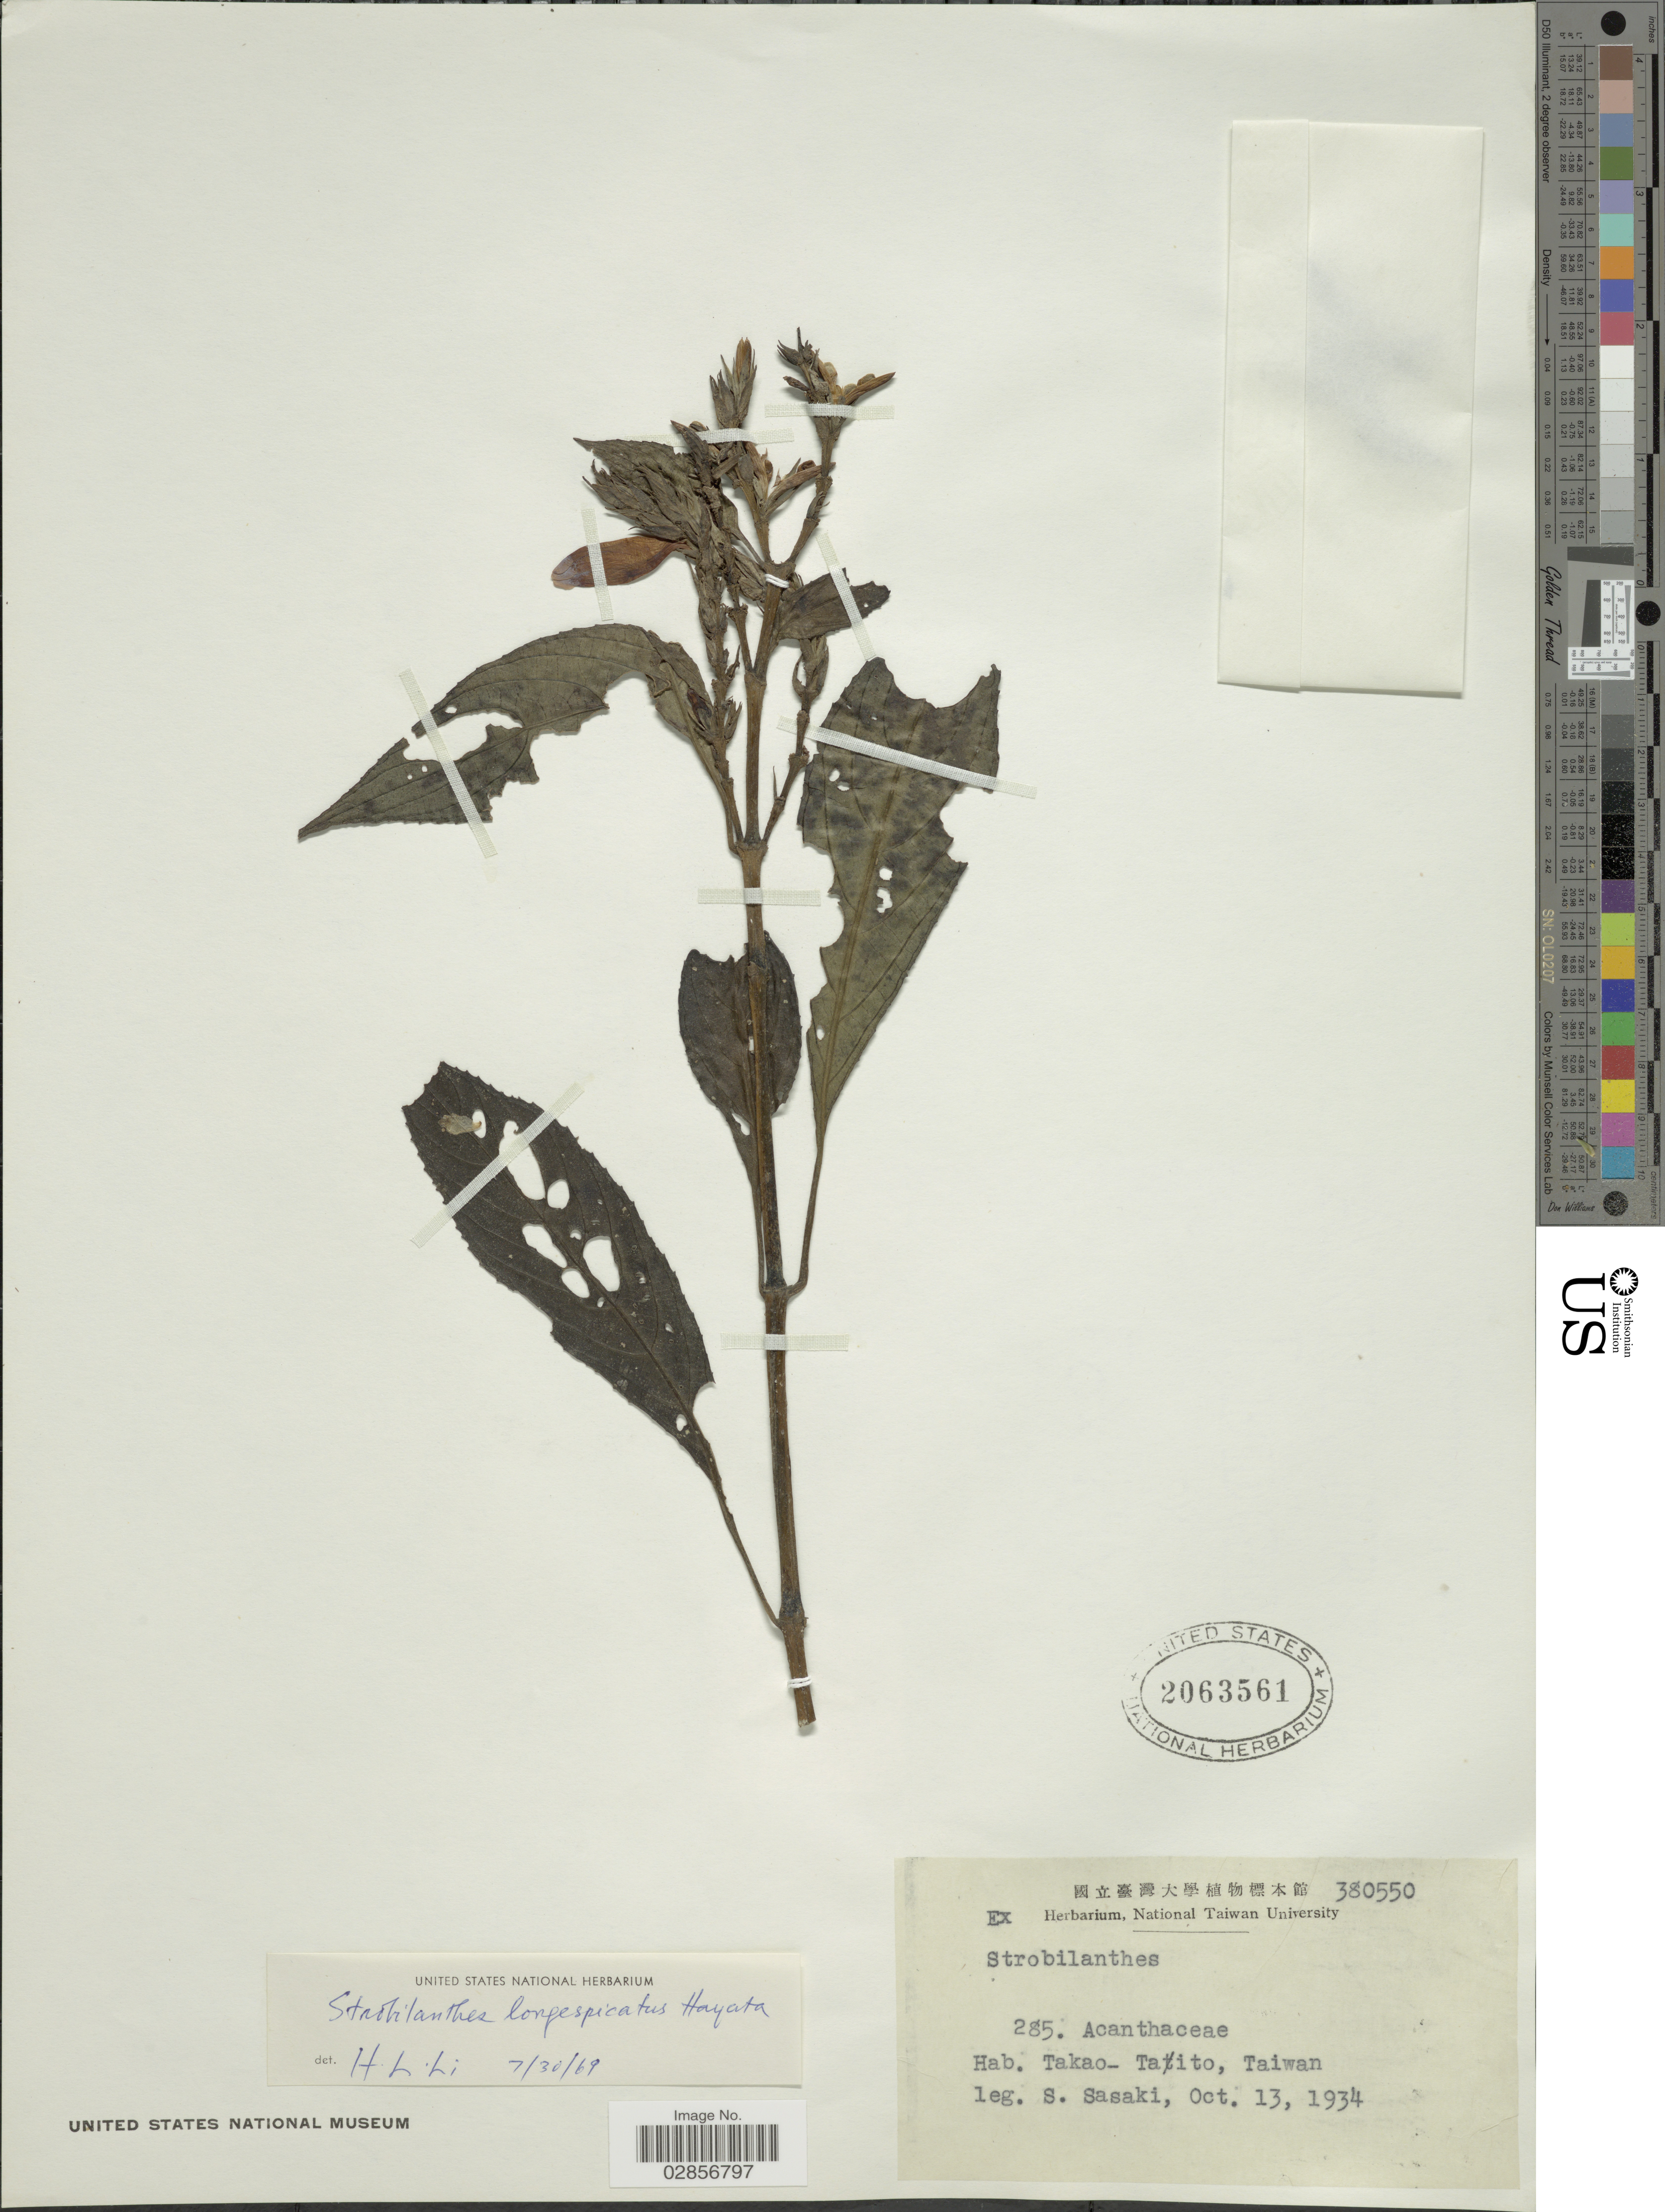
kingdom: Plantae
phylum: Tracheophyta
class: Magnoliopsida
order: Lamiales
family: Acanthaceae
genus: Semnostachya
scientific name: Semnostachya longespicata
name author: (Hayata) C.F. Hsieh & T. C. Huang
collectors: S. Sasaki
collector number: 380550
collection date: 1934-10-13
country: Taiwan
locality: Takao- Taito.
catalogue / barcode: US 2063561